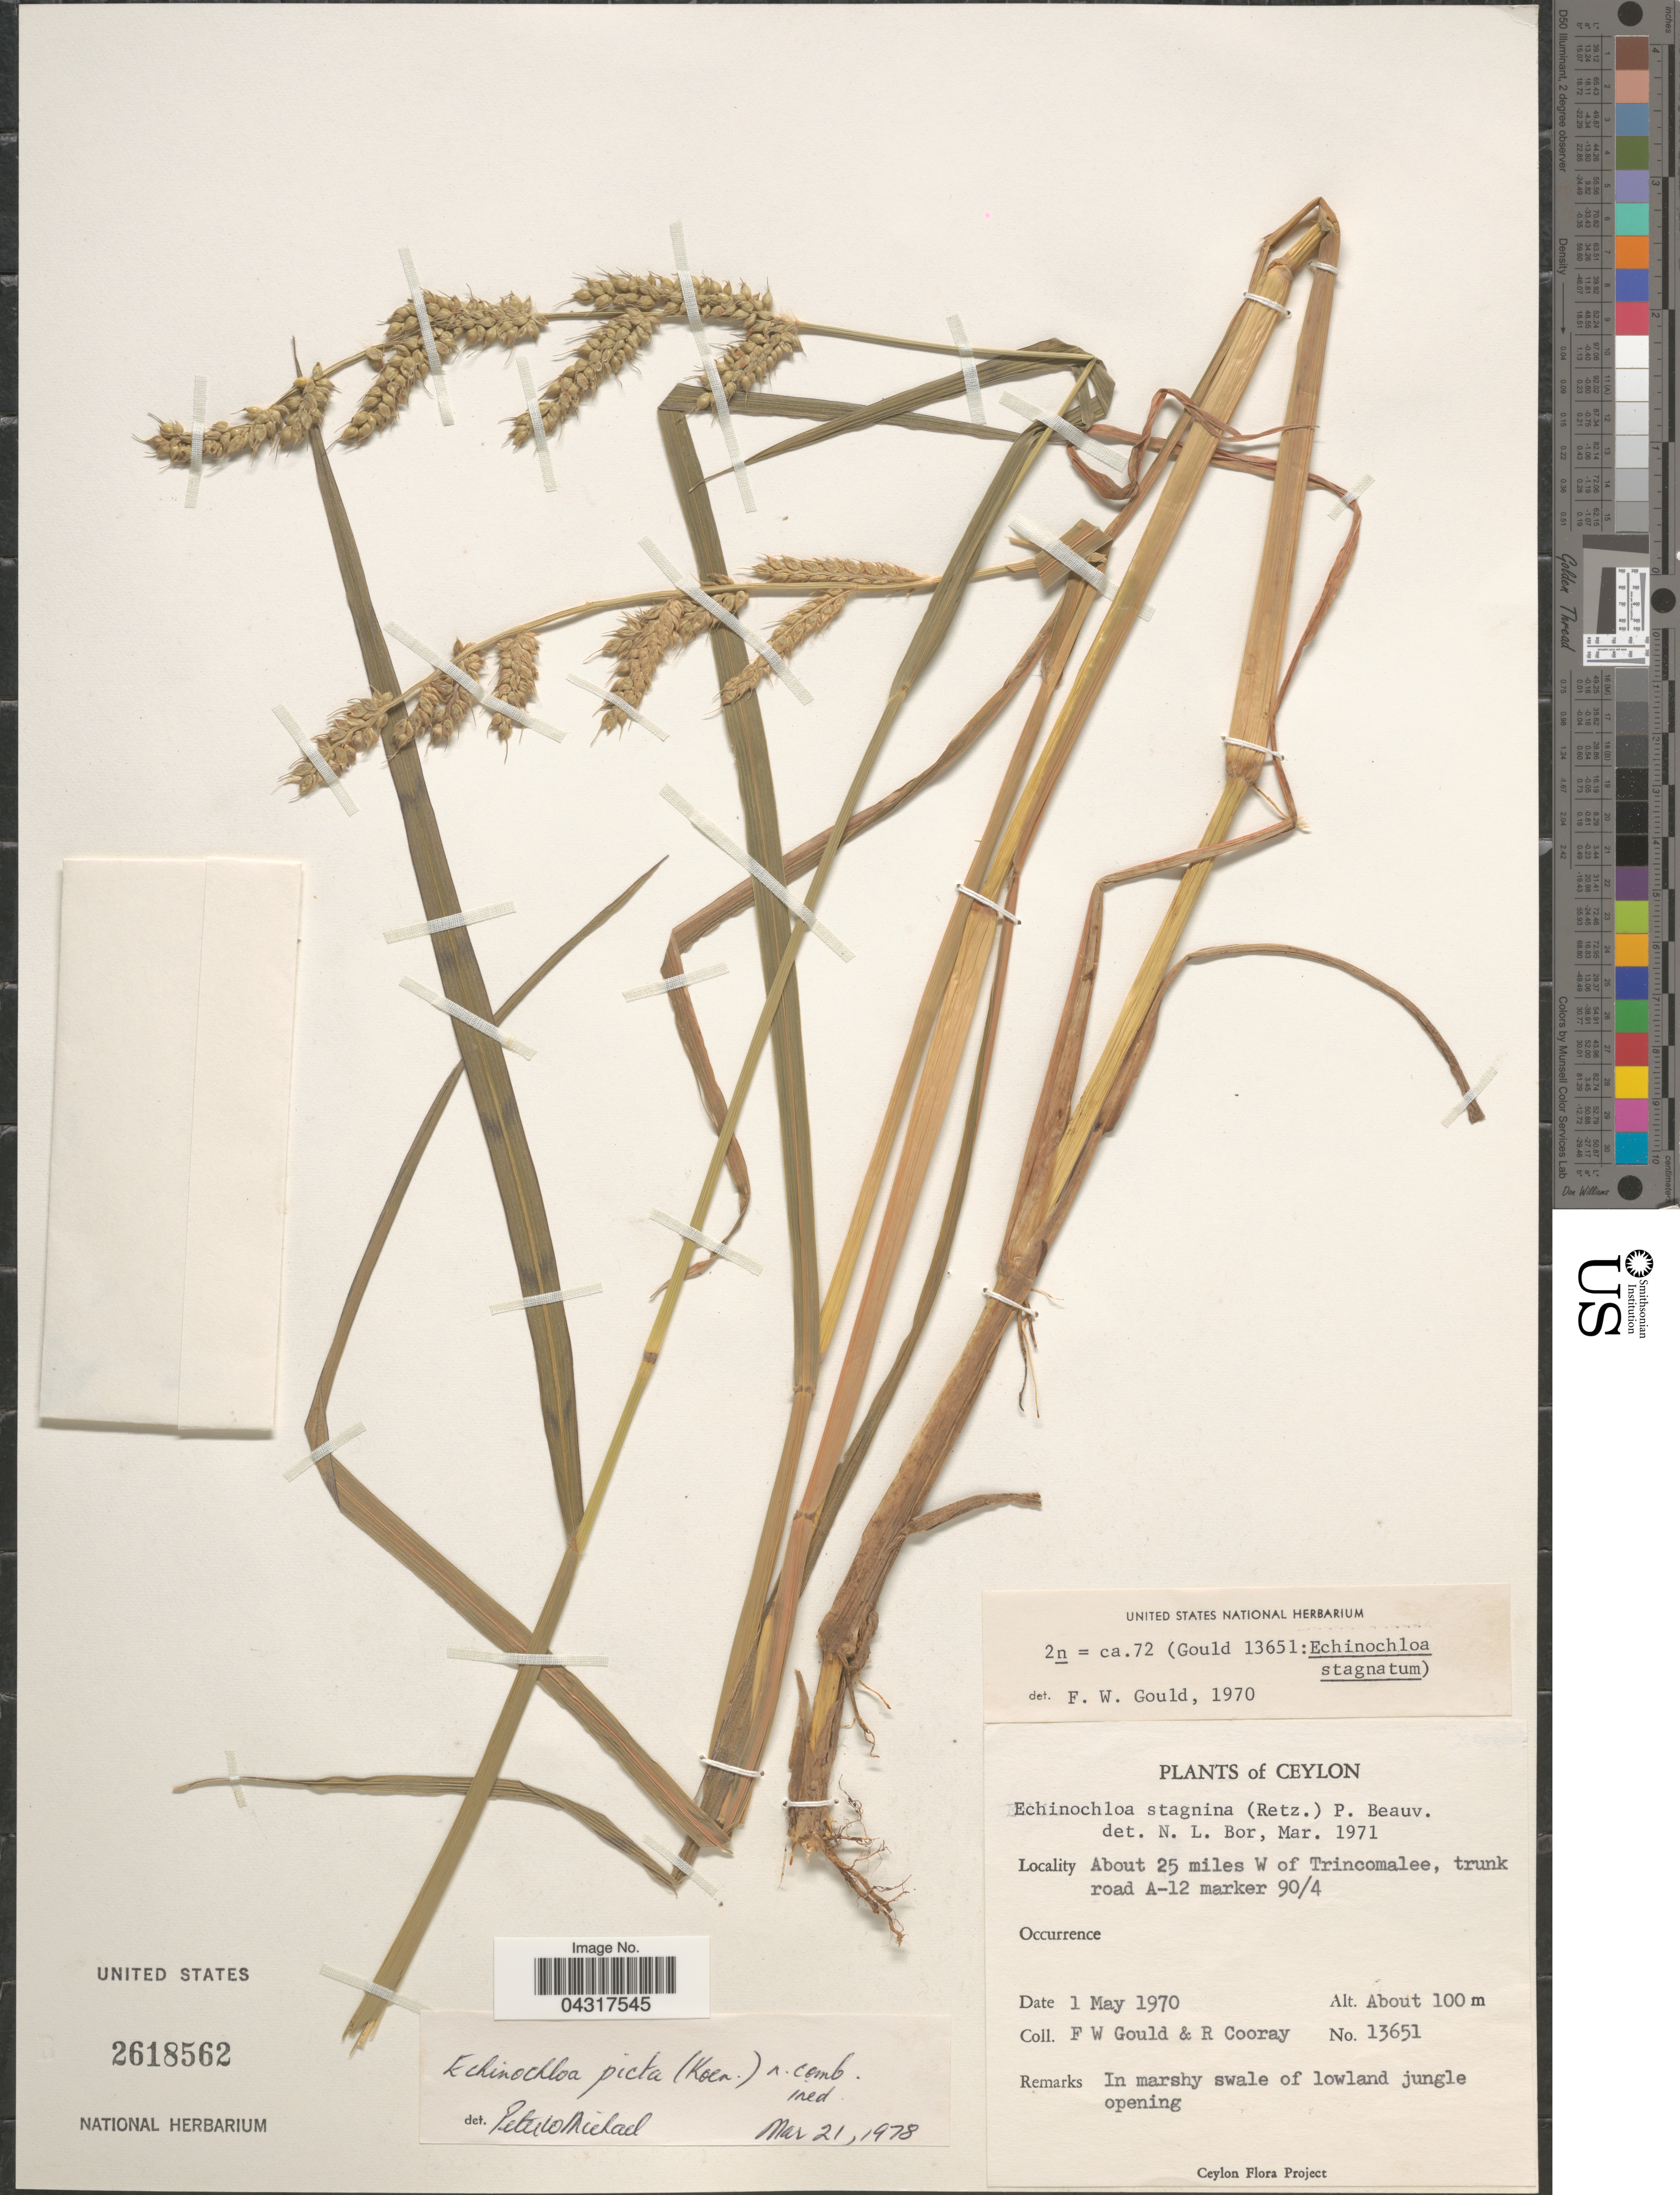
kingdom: Plantae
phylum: Tracheophyta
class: Liliopsida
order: Poales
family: Poaceae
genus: Echinochloa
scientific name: Echinochloa picta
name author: (K.D. Koenig) Michael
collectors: F. W. Gould & R. Cooray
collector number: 13651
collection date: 1970-05-01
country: Sri Lanka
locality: Ceylon. About 25 miles W of Trincomalee, trunk road A-12 marker 90/4.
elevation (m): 100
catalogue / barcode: US 2618562